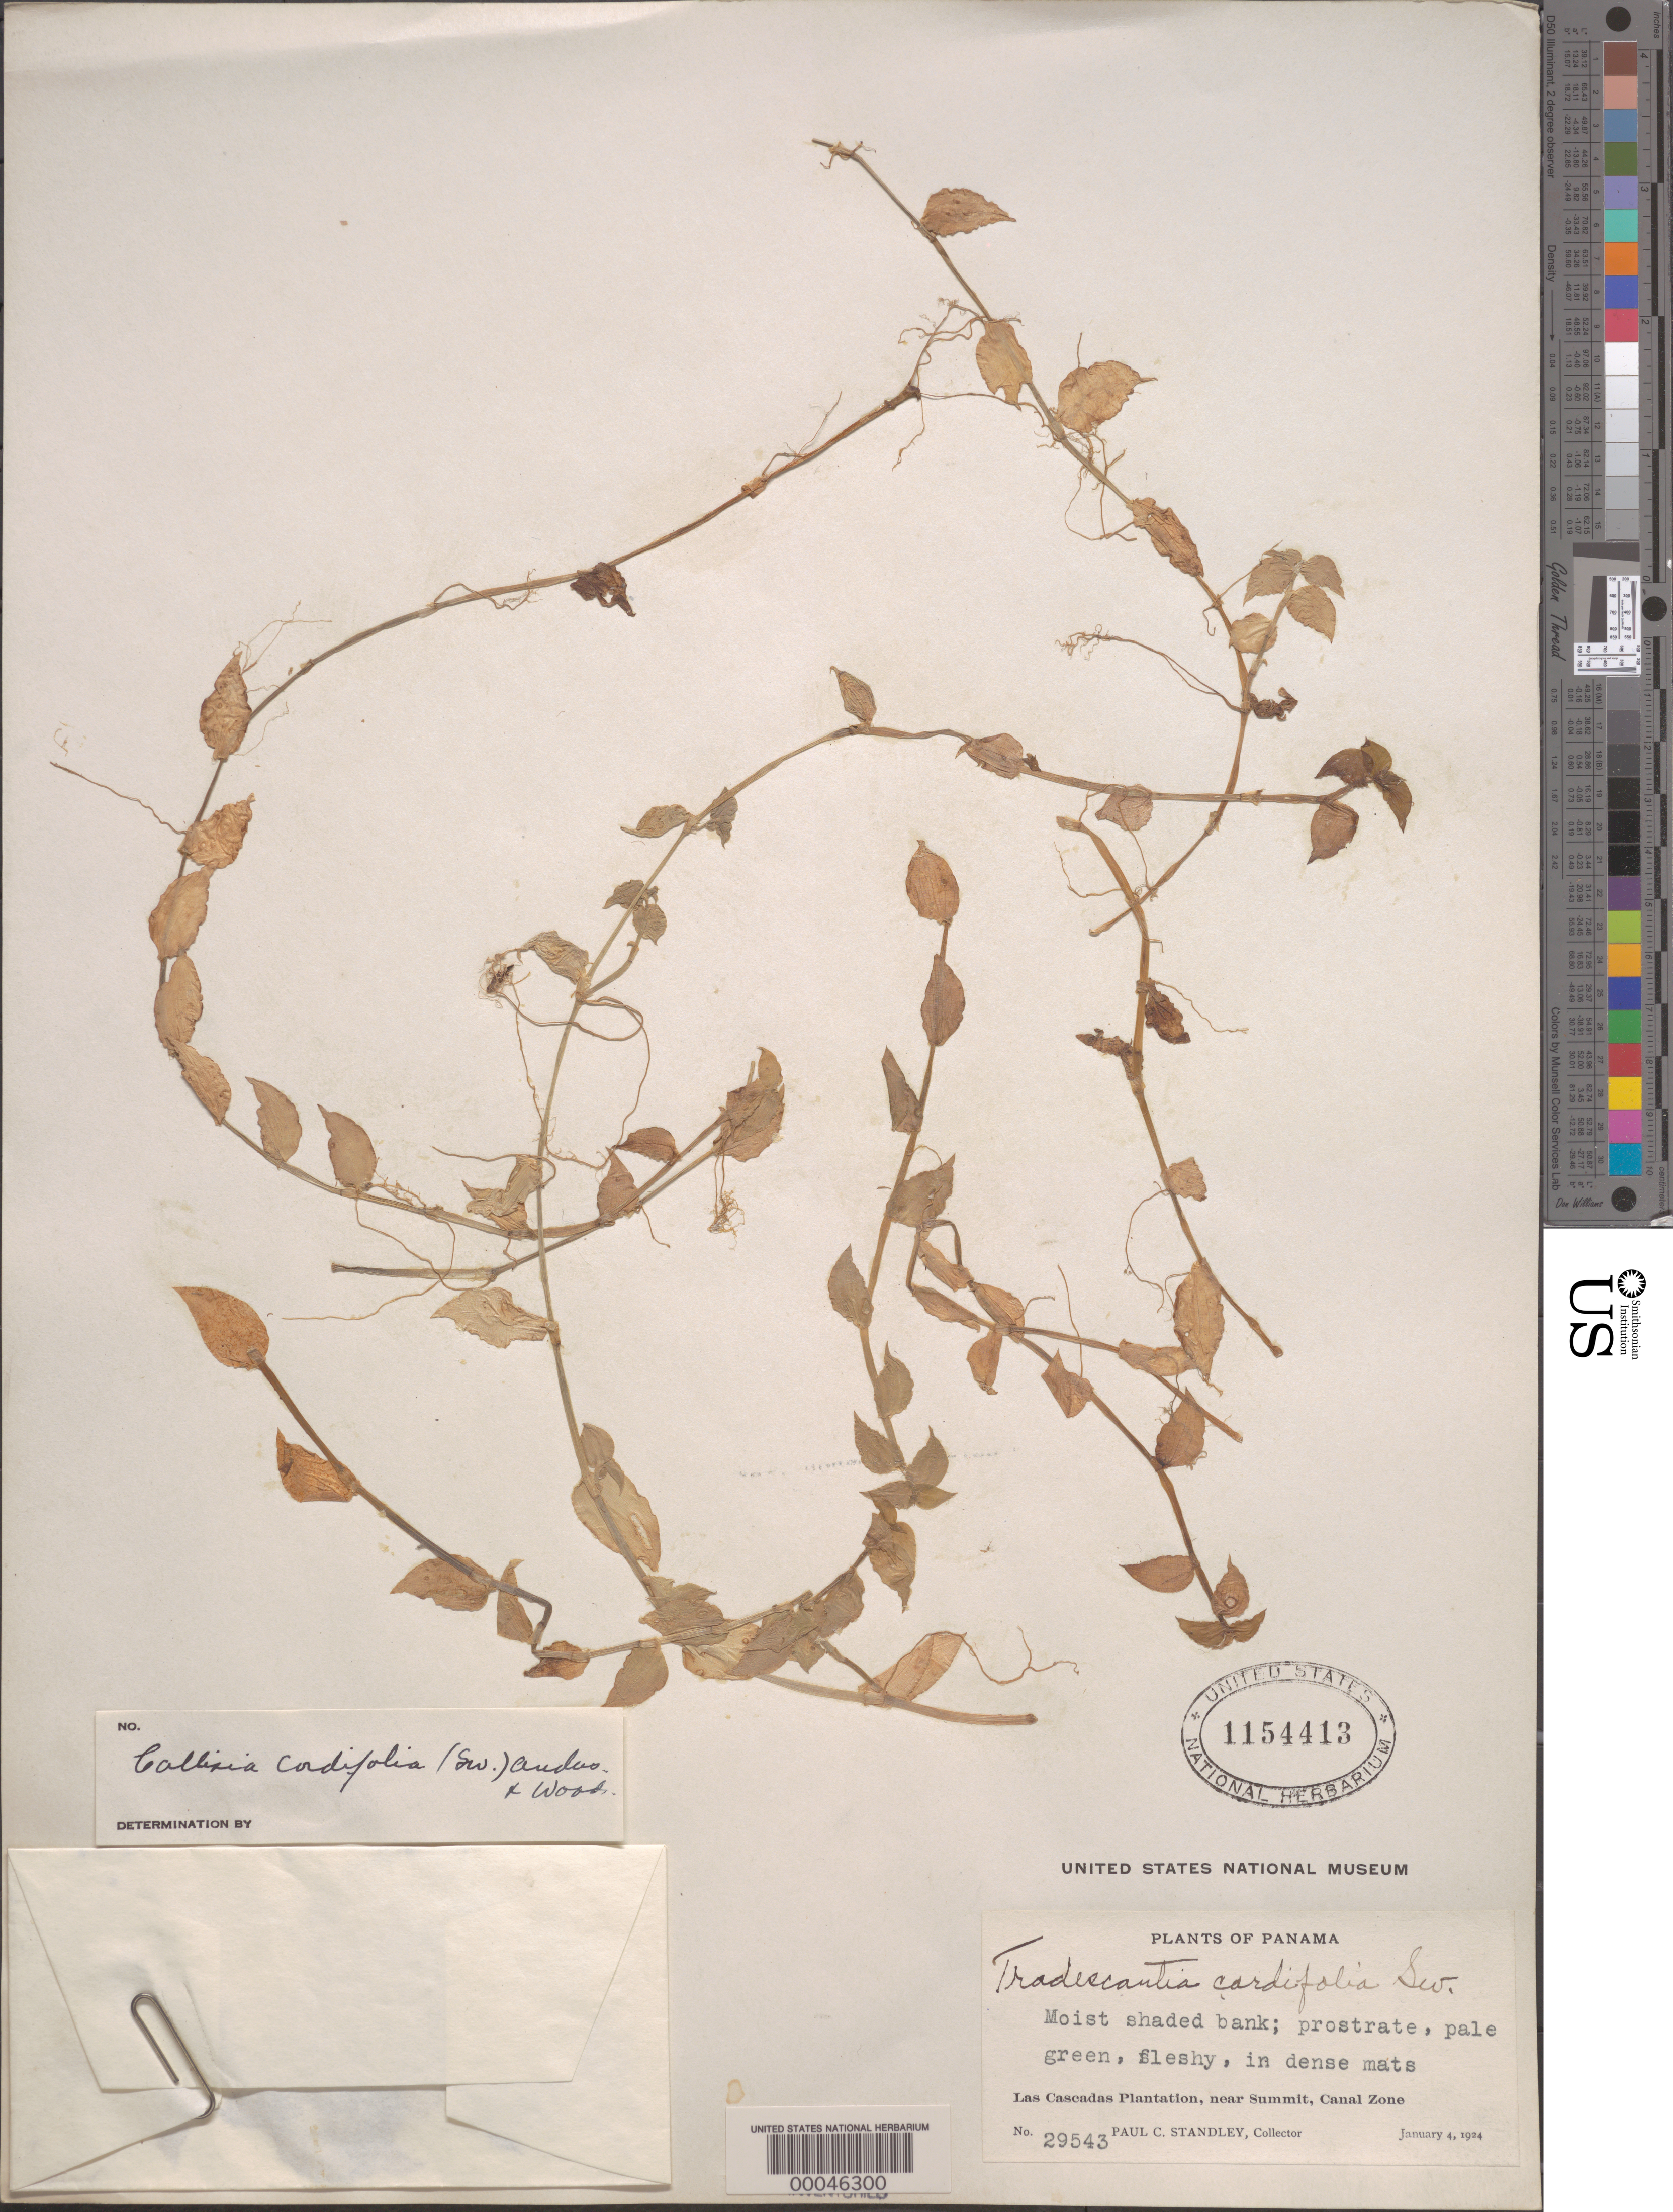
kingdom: Plantae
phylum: Tracheophyta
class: Liliopsida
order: Commelinales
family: Commelinaceae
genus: Callisia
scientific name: Callisia cordifolia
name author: (Sw.) E.S. Anderson & Woodson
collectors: P. C. Standley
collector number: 29543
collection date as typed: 04 Jan 1924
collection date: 1924-01-04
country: Panama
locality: Las Cascadas Plantation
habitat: Moist, shaded bank near summit; dense mats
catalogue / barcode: US 1154413